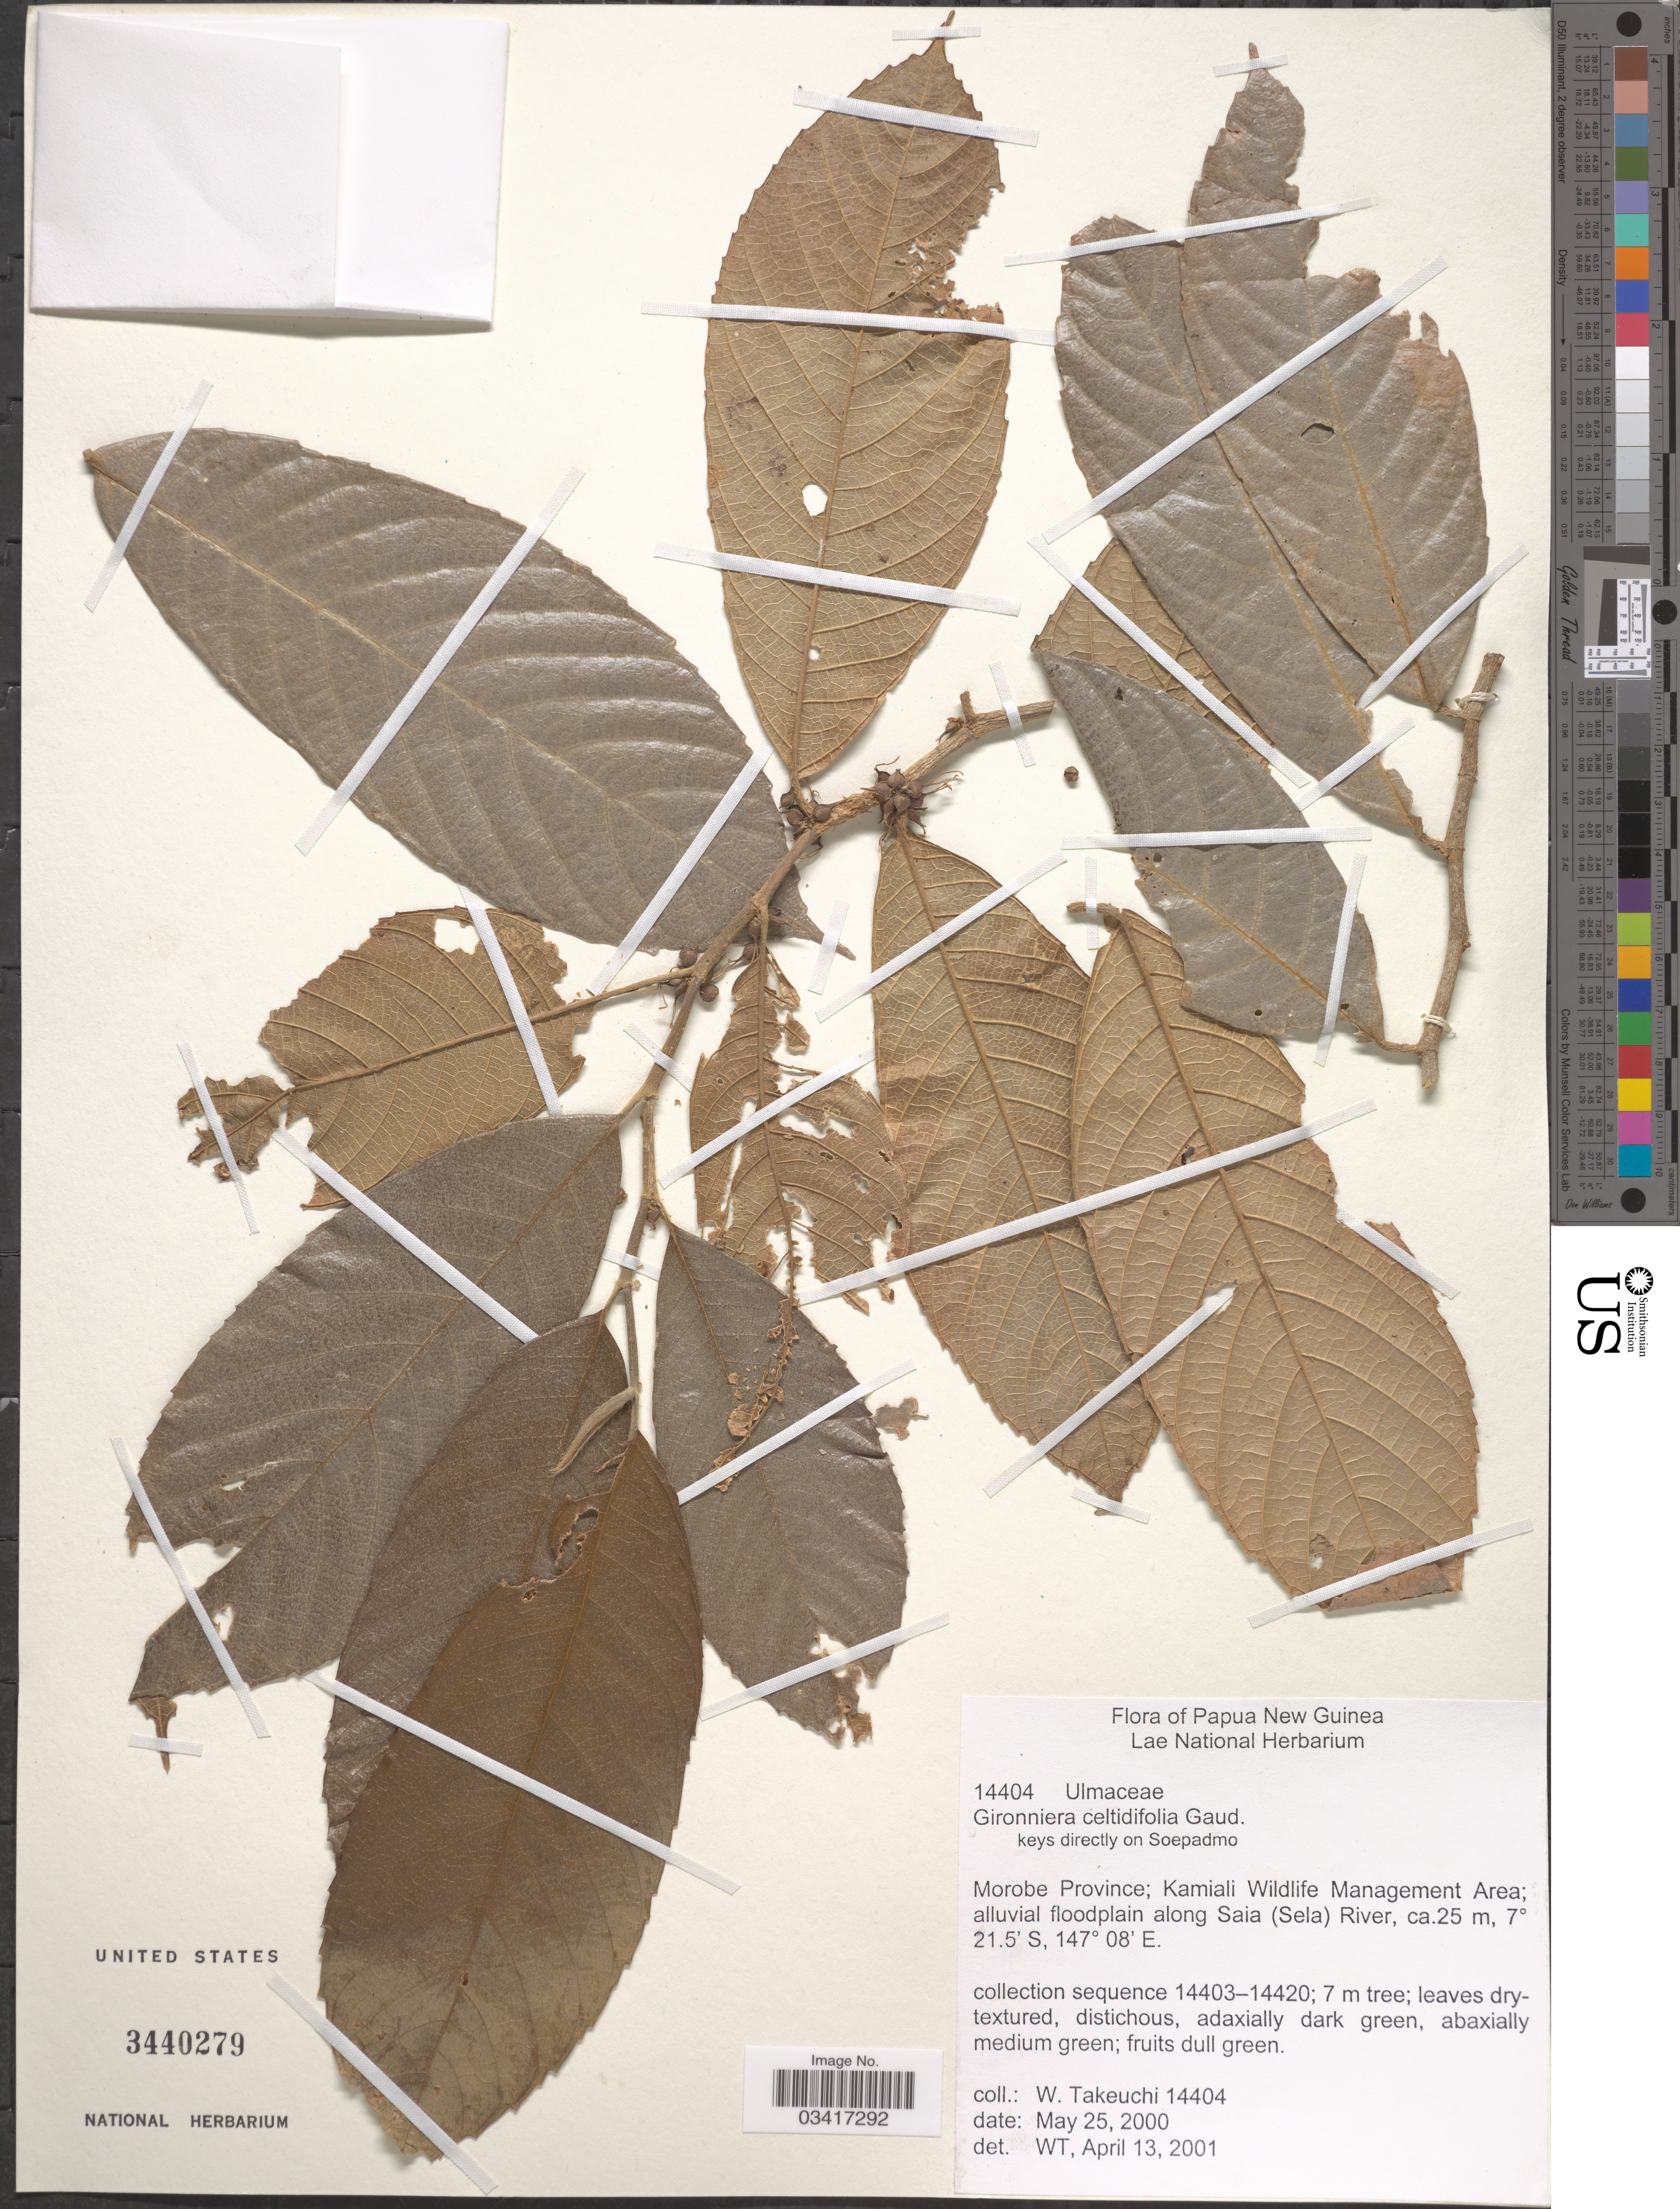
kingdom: Plantae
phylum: Tracheophyta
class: Magnoliopsida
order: Rosales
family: Cannabaceae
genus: Gironniera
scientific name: Gironniera celtidifolia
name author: Gaudich.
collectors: W. Takeuchi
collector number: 14404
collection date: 2000-05-25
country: Papua New Guinea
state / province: Morobe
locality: Kamiali Wildlife Management Area; alluvial floodplain along Saia (Sela) River.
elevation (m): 25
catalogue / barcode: US 3440279